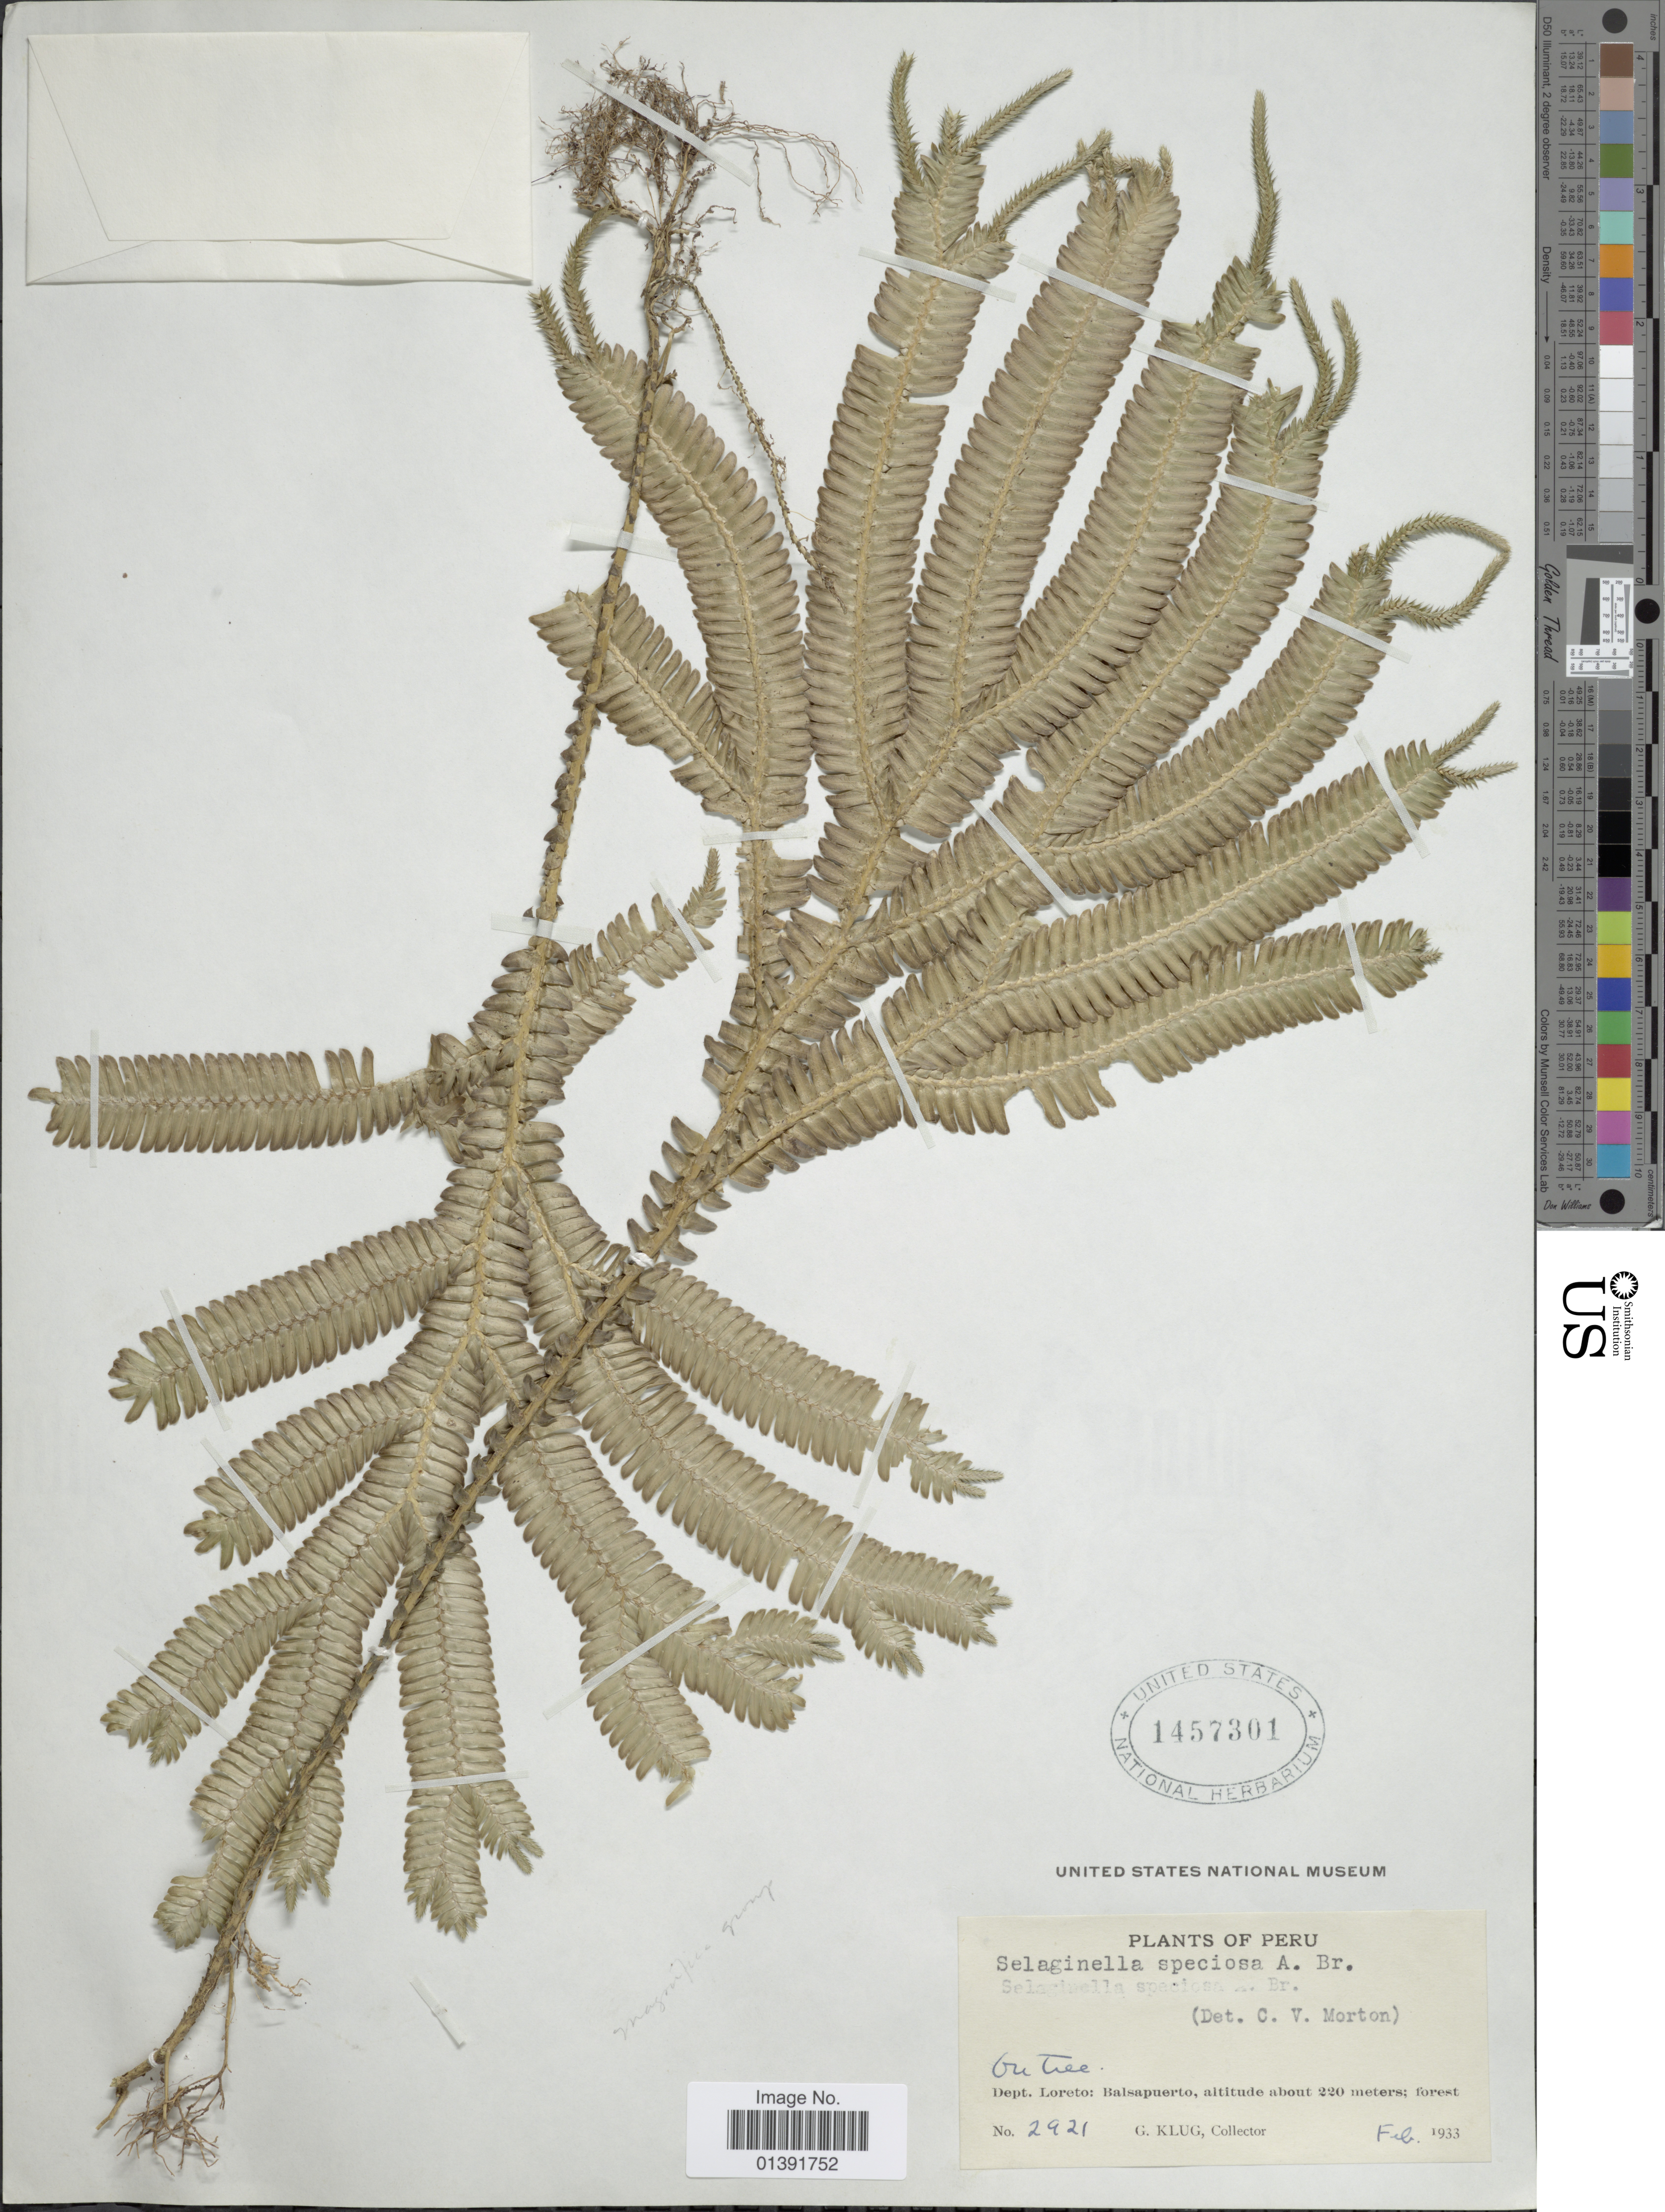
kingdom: Plantae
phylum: Tracheophyta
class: Lycopodiopsida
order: Selaginellales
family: Selaginellaceae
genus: Selaginella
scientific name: Selaginella speciosa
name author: A. Braun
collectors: G. Klug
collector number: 2921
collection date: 1933-02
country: Peru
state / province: Loreto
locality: Balsapuerto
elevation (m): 220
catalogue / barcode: US 1457301